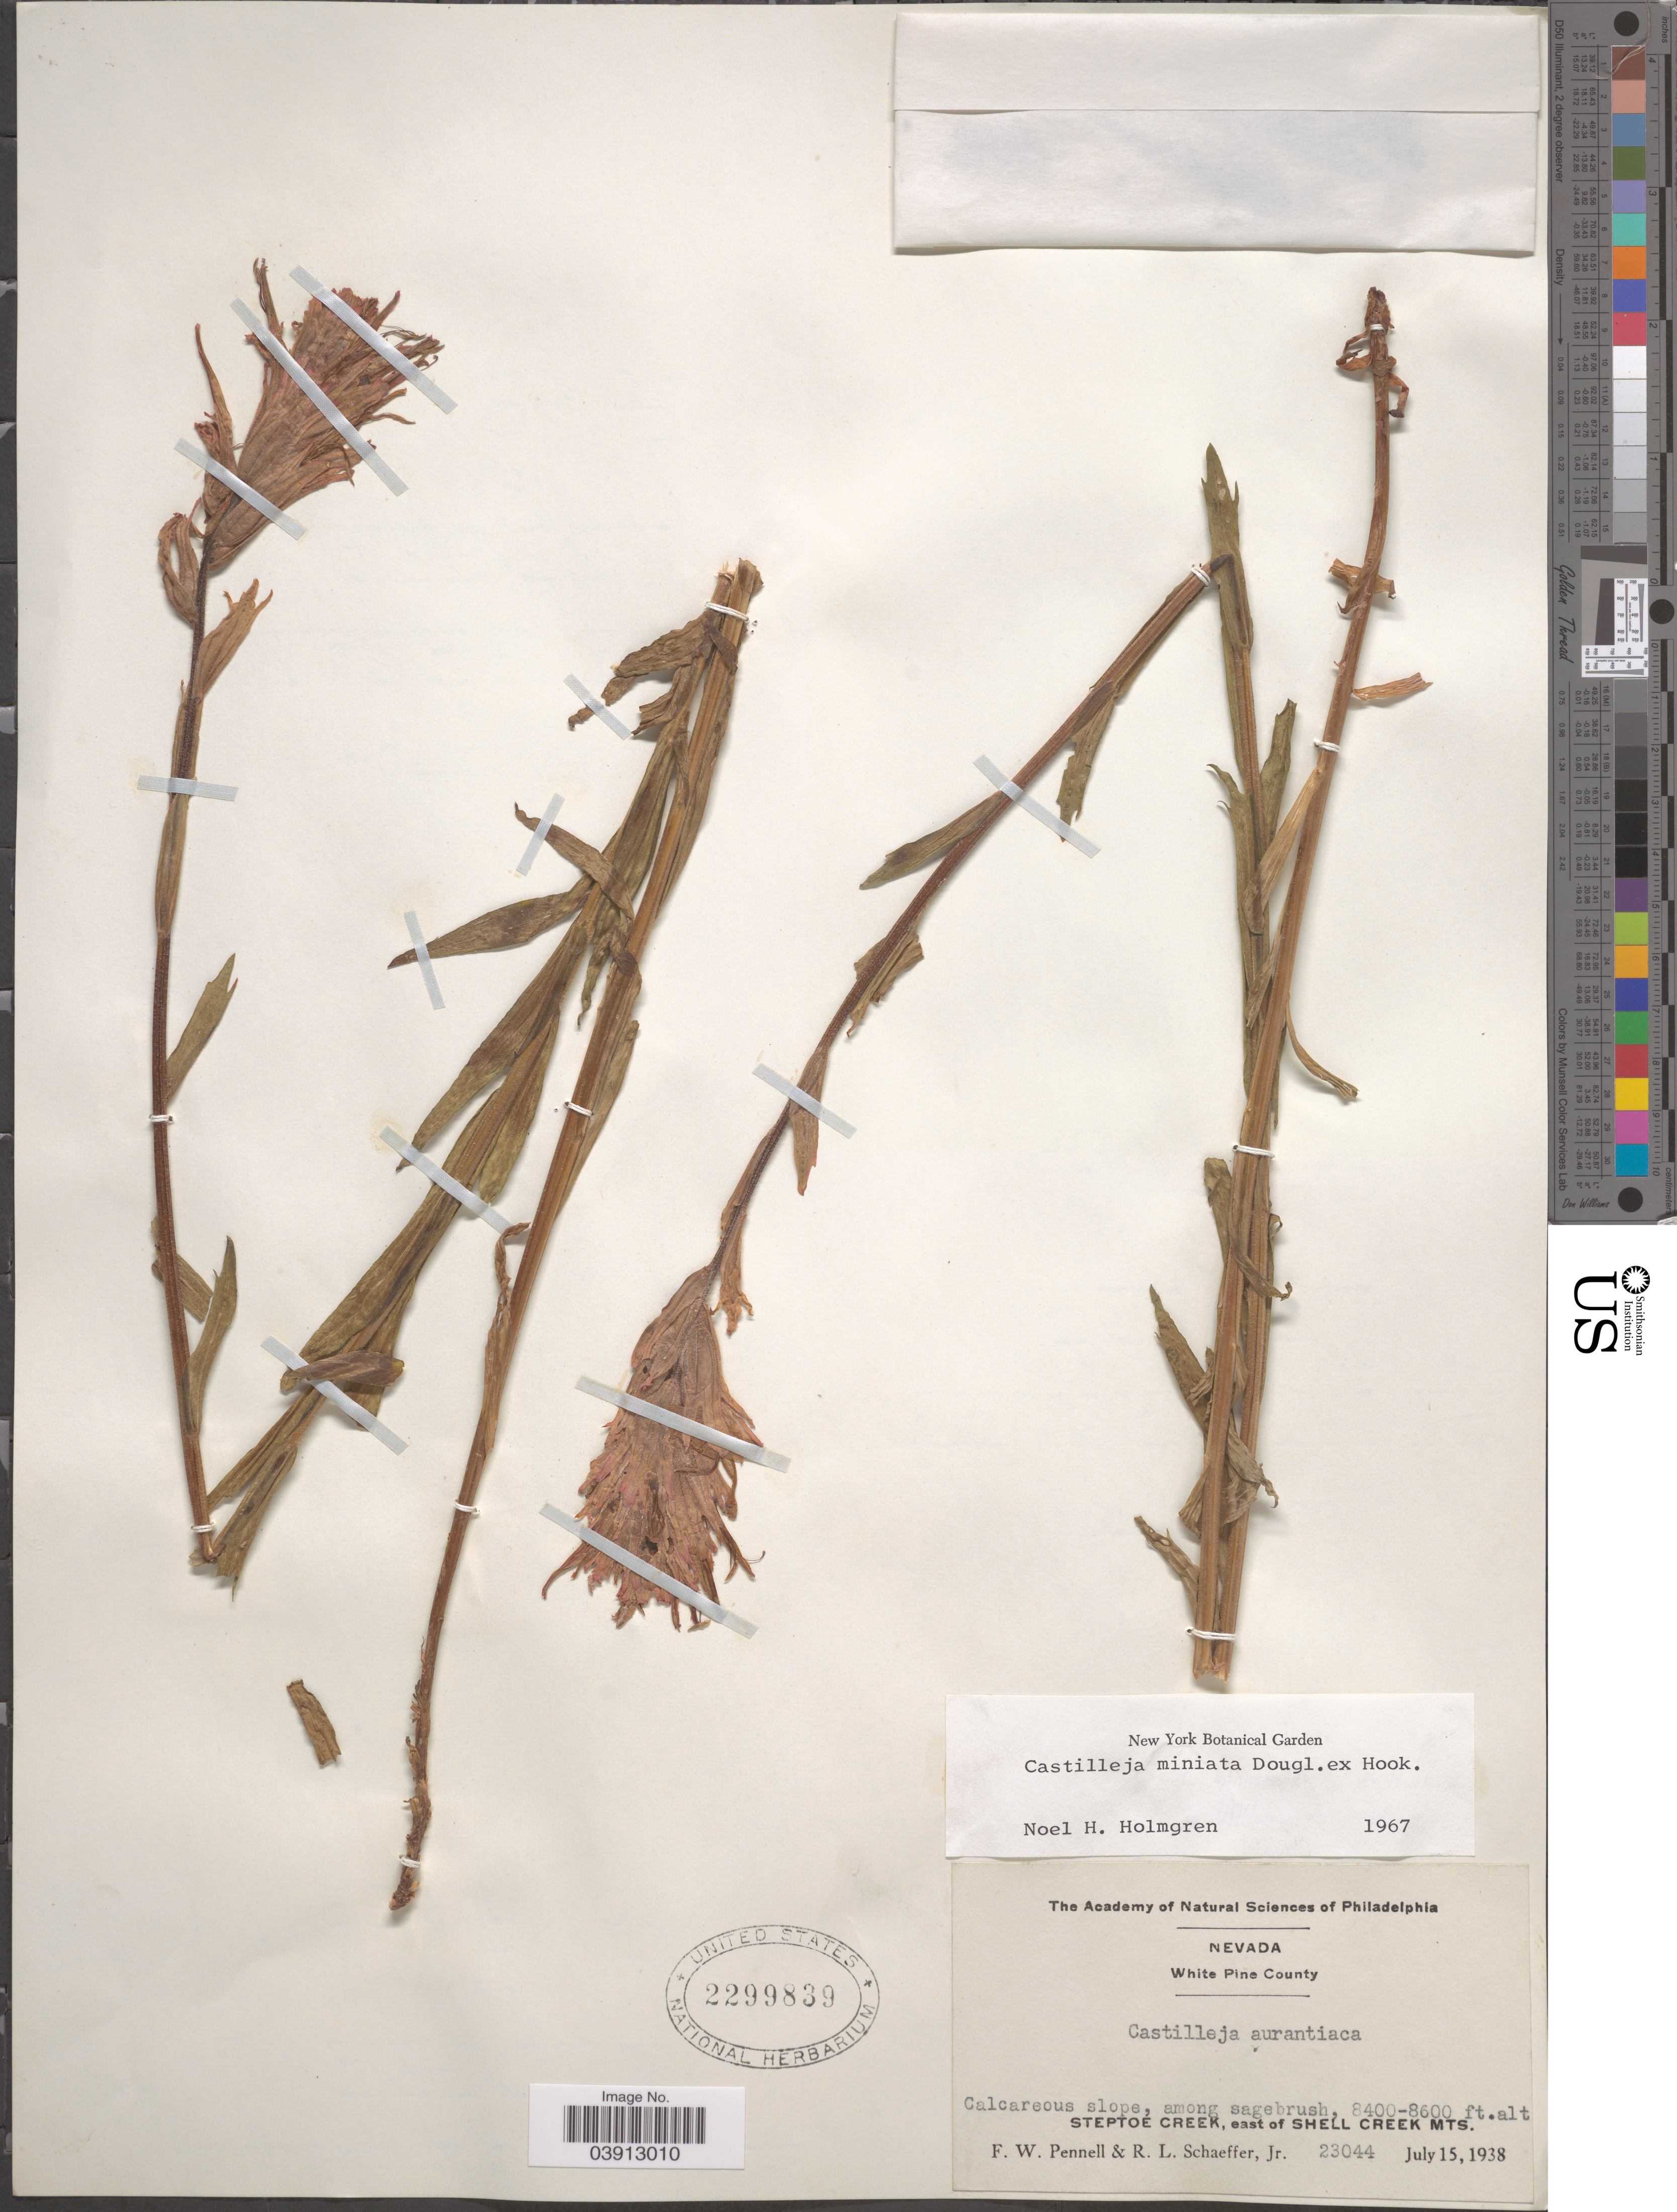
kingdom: Plantae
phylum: Tracheophyta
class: Magnoliopsida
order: Lamiales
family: Orobanchaceae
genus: Castilleja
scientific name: Castilleja miniata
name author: Douglas ex Hook.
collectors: F. W. Pennell & R. L. Schaeffer Jr.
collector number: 23044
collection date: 1938-07-15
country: United States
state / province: Nevada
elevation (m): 2560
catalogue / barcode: US 2299839